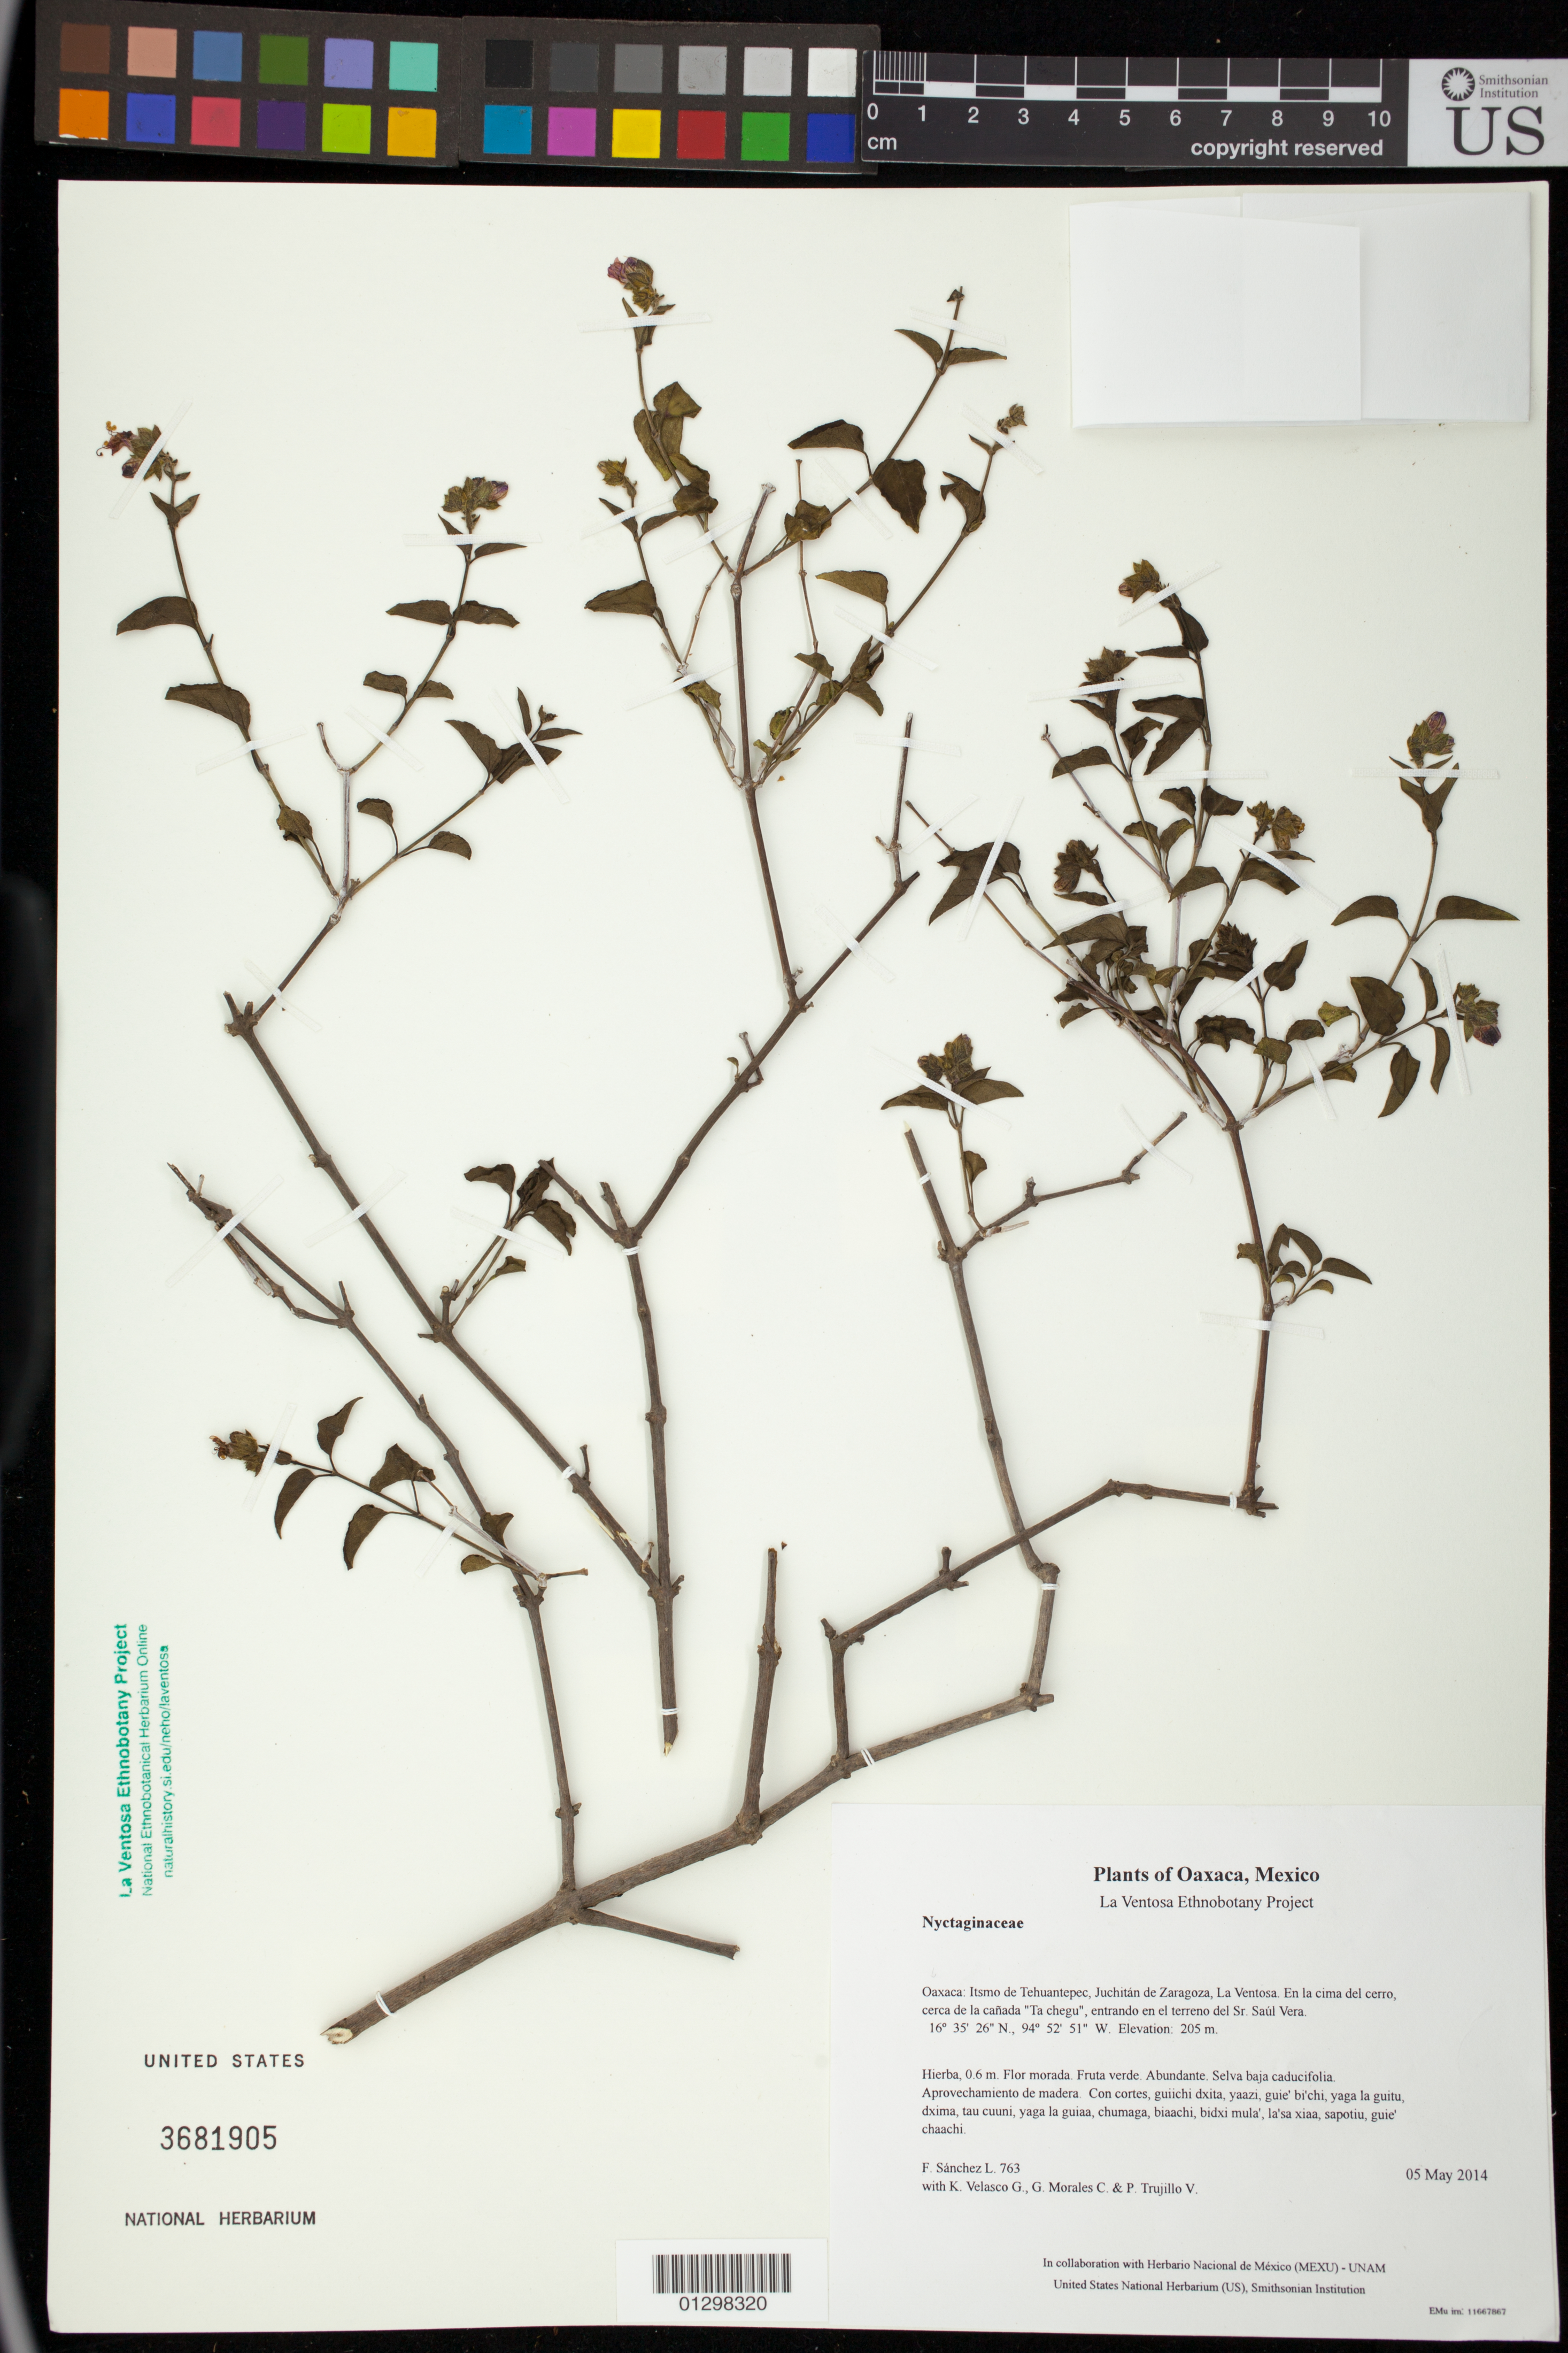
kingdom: Plantae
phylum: Tracheophyta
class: Magnoliopsida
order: Caryophyllales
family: Nyctaginaceae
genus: Mirabilis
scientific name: Mirabilis suffruticosa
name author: (Standl.) Standl.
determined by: Hernandez L., Patricia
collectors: F. Sánchez L., K. Velasco G., G. Morales C. & P. Trujillo V.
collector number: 763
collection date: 2014-05-05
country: Mexico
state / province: Oaxaca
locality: Itsmo de Tehuantepec, Juchitán de Zaragoza, La Ventosa. En la cima del cerro, cerca de la cañada "Ta chegu", entrando en el terreno del Sr. Saúl Vera.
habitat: Selva baja caducifolia. Aprovechamiento de madera.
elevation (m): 205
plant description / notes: JEBOT, MEXU, SERO, US; Guixi bandaga. 0.6 m. Guie' nagu. Cuaananaxhi naga'. Stale.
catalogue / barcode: US 3681905